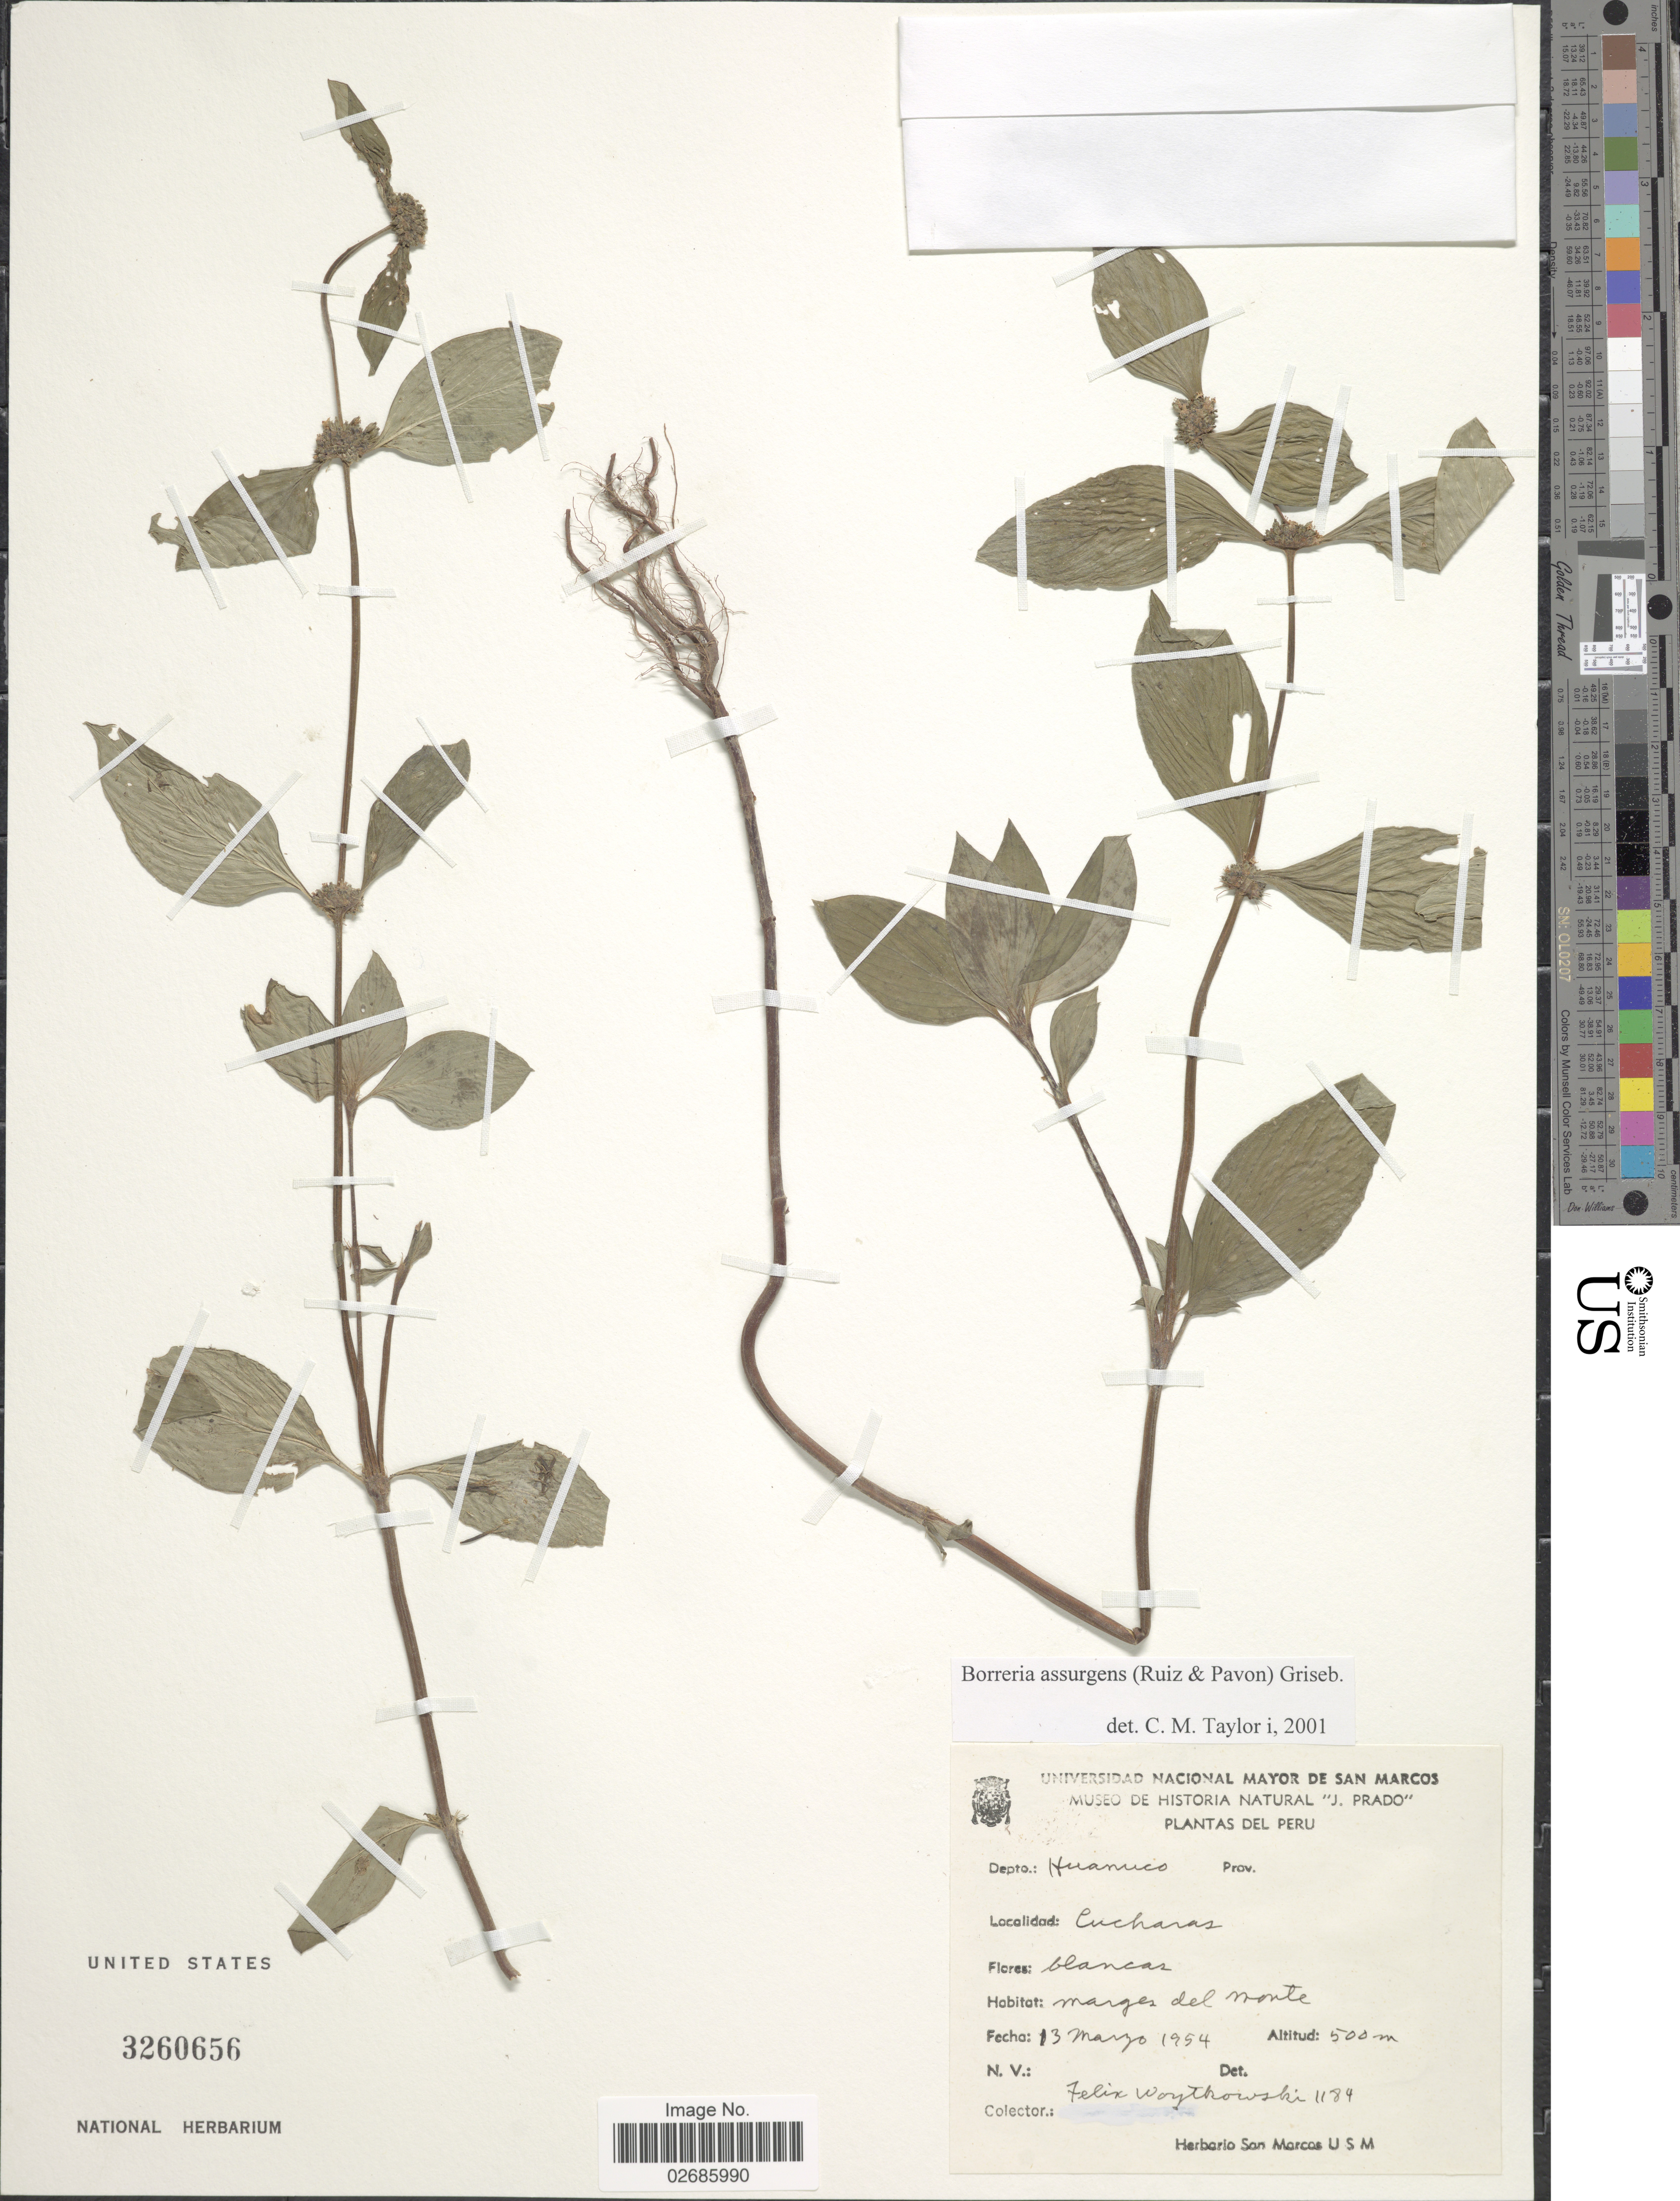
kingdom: Plantae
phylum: Tracheophyta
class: Magnoliopsida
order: Gentianales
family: Rubiaceae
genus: Borreria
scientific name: Borreria assurgens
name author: (Ruiz & Pav.) Griseb.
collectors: F. Woytkowski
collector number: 1184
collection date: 1954-03-13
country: Peru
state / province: Huánuco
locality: Depto. Huanuco, Cucharas, marges del monte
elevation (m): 500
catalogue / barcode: US 3260656